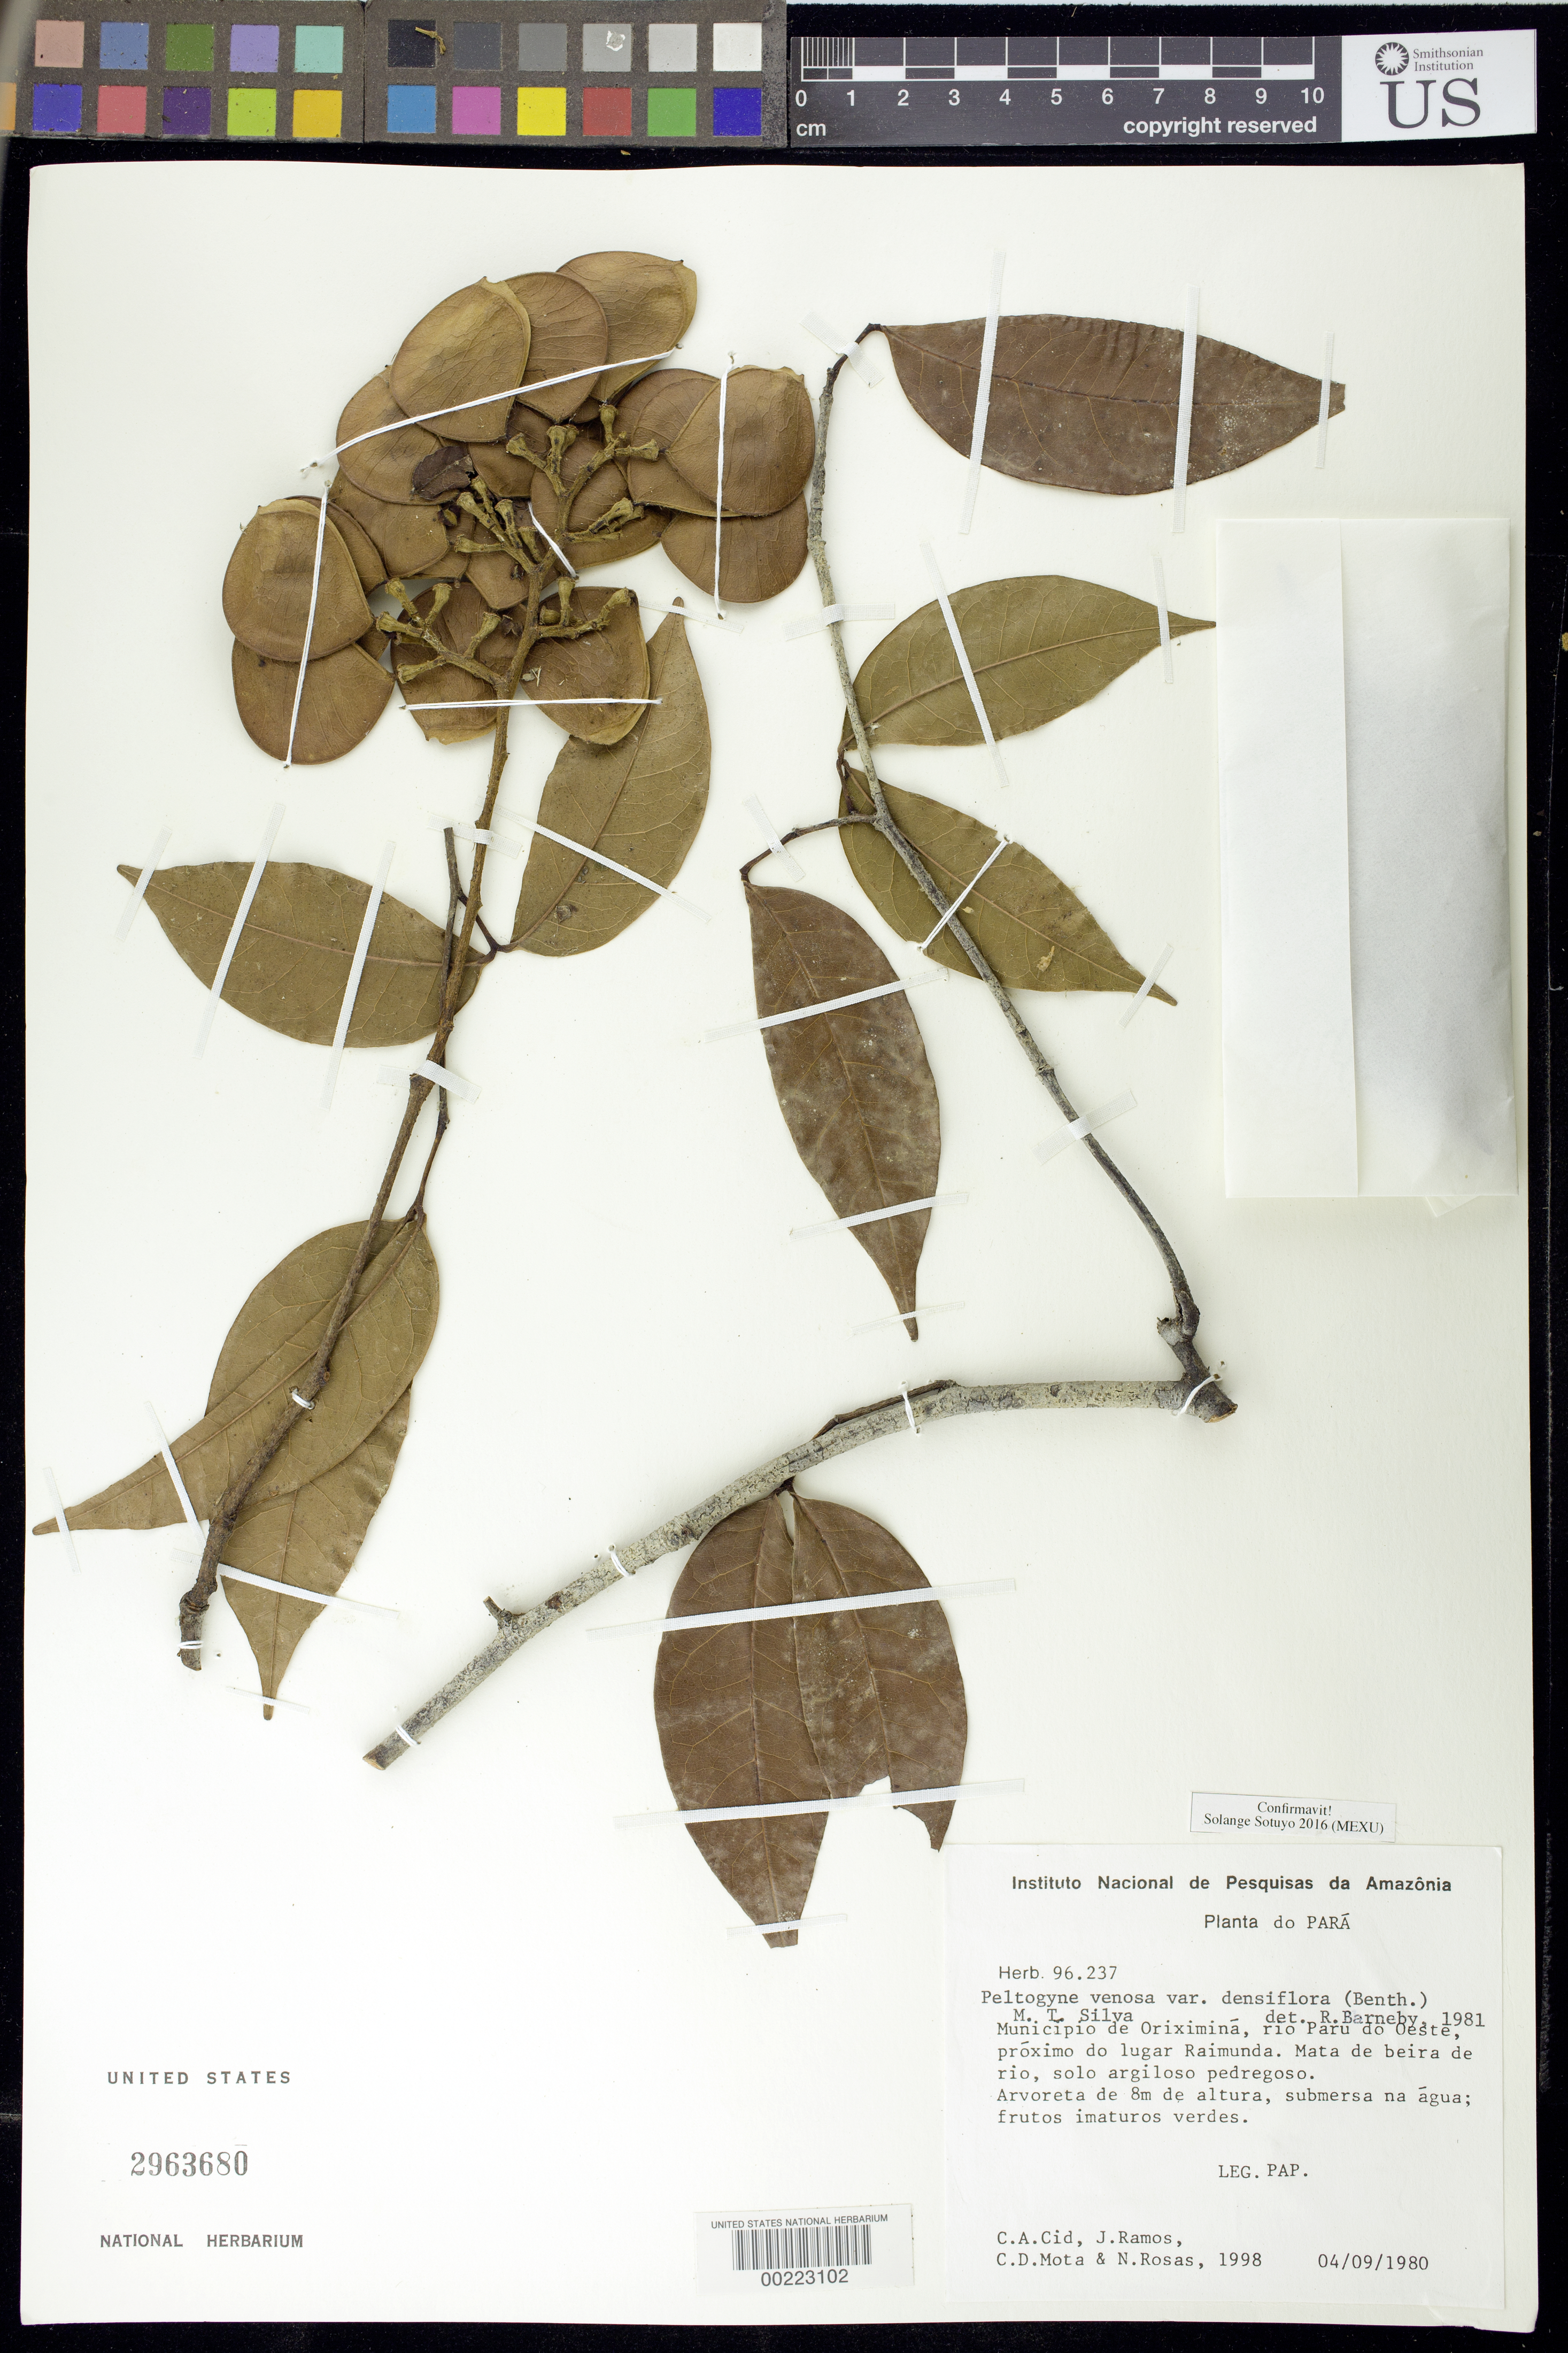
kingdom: Plantae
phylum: Tracheophyta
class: Magnoliopsida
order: Fabales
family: Fabaceae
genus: Peltogyne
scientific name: Peltogyne venosa subsp. densiflora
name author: (Spruce ex Benth.) M.F. Silva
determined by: Sotuyo, Solange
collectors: C. A. Cid Ferreira, J. F. Ramos, C. D. Mota & N. Rosas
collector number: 1998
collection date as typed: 09 Apr 1980 or 04 Sep 1980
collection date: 1980-04-09 or 1980-09-04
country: Brazil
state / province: Pará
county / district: Oriximiná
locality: Rio paru do oeste, near the place raimunda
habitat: Woods on the bank of the river; stony, clayey ground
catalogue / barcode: US 2963680